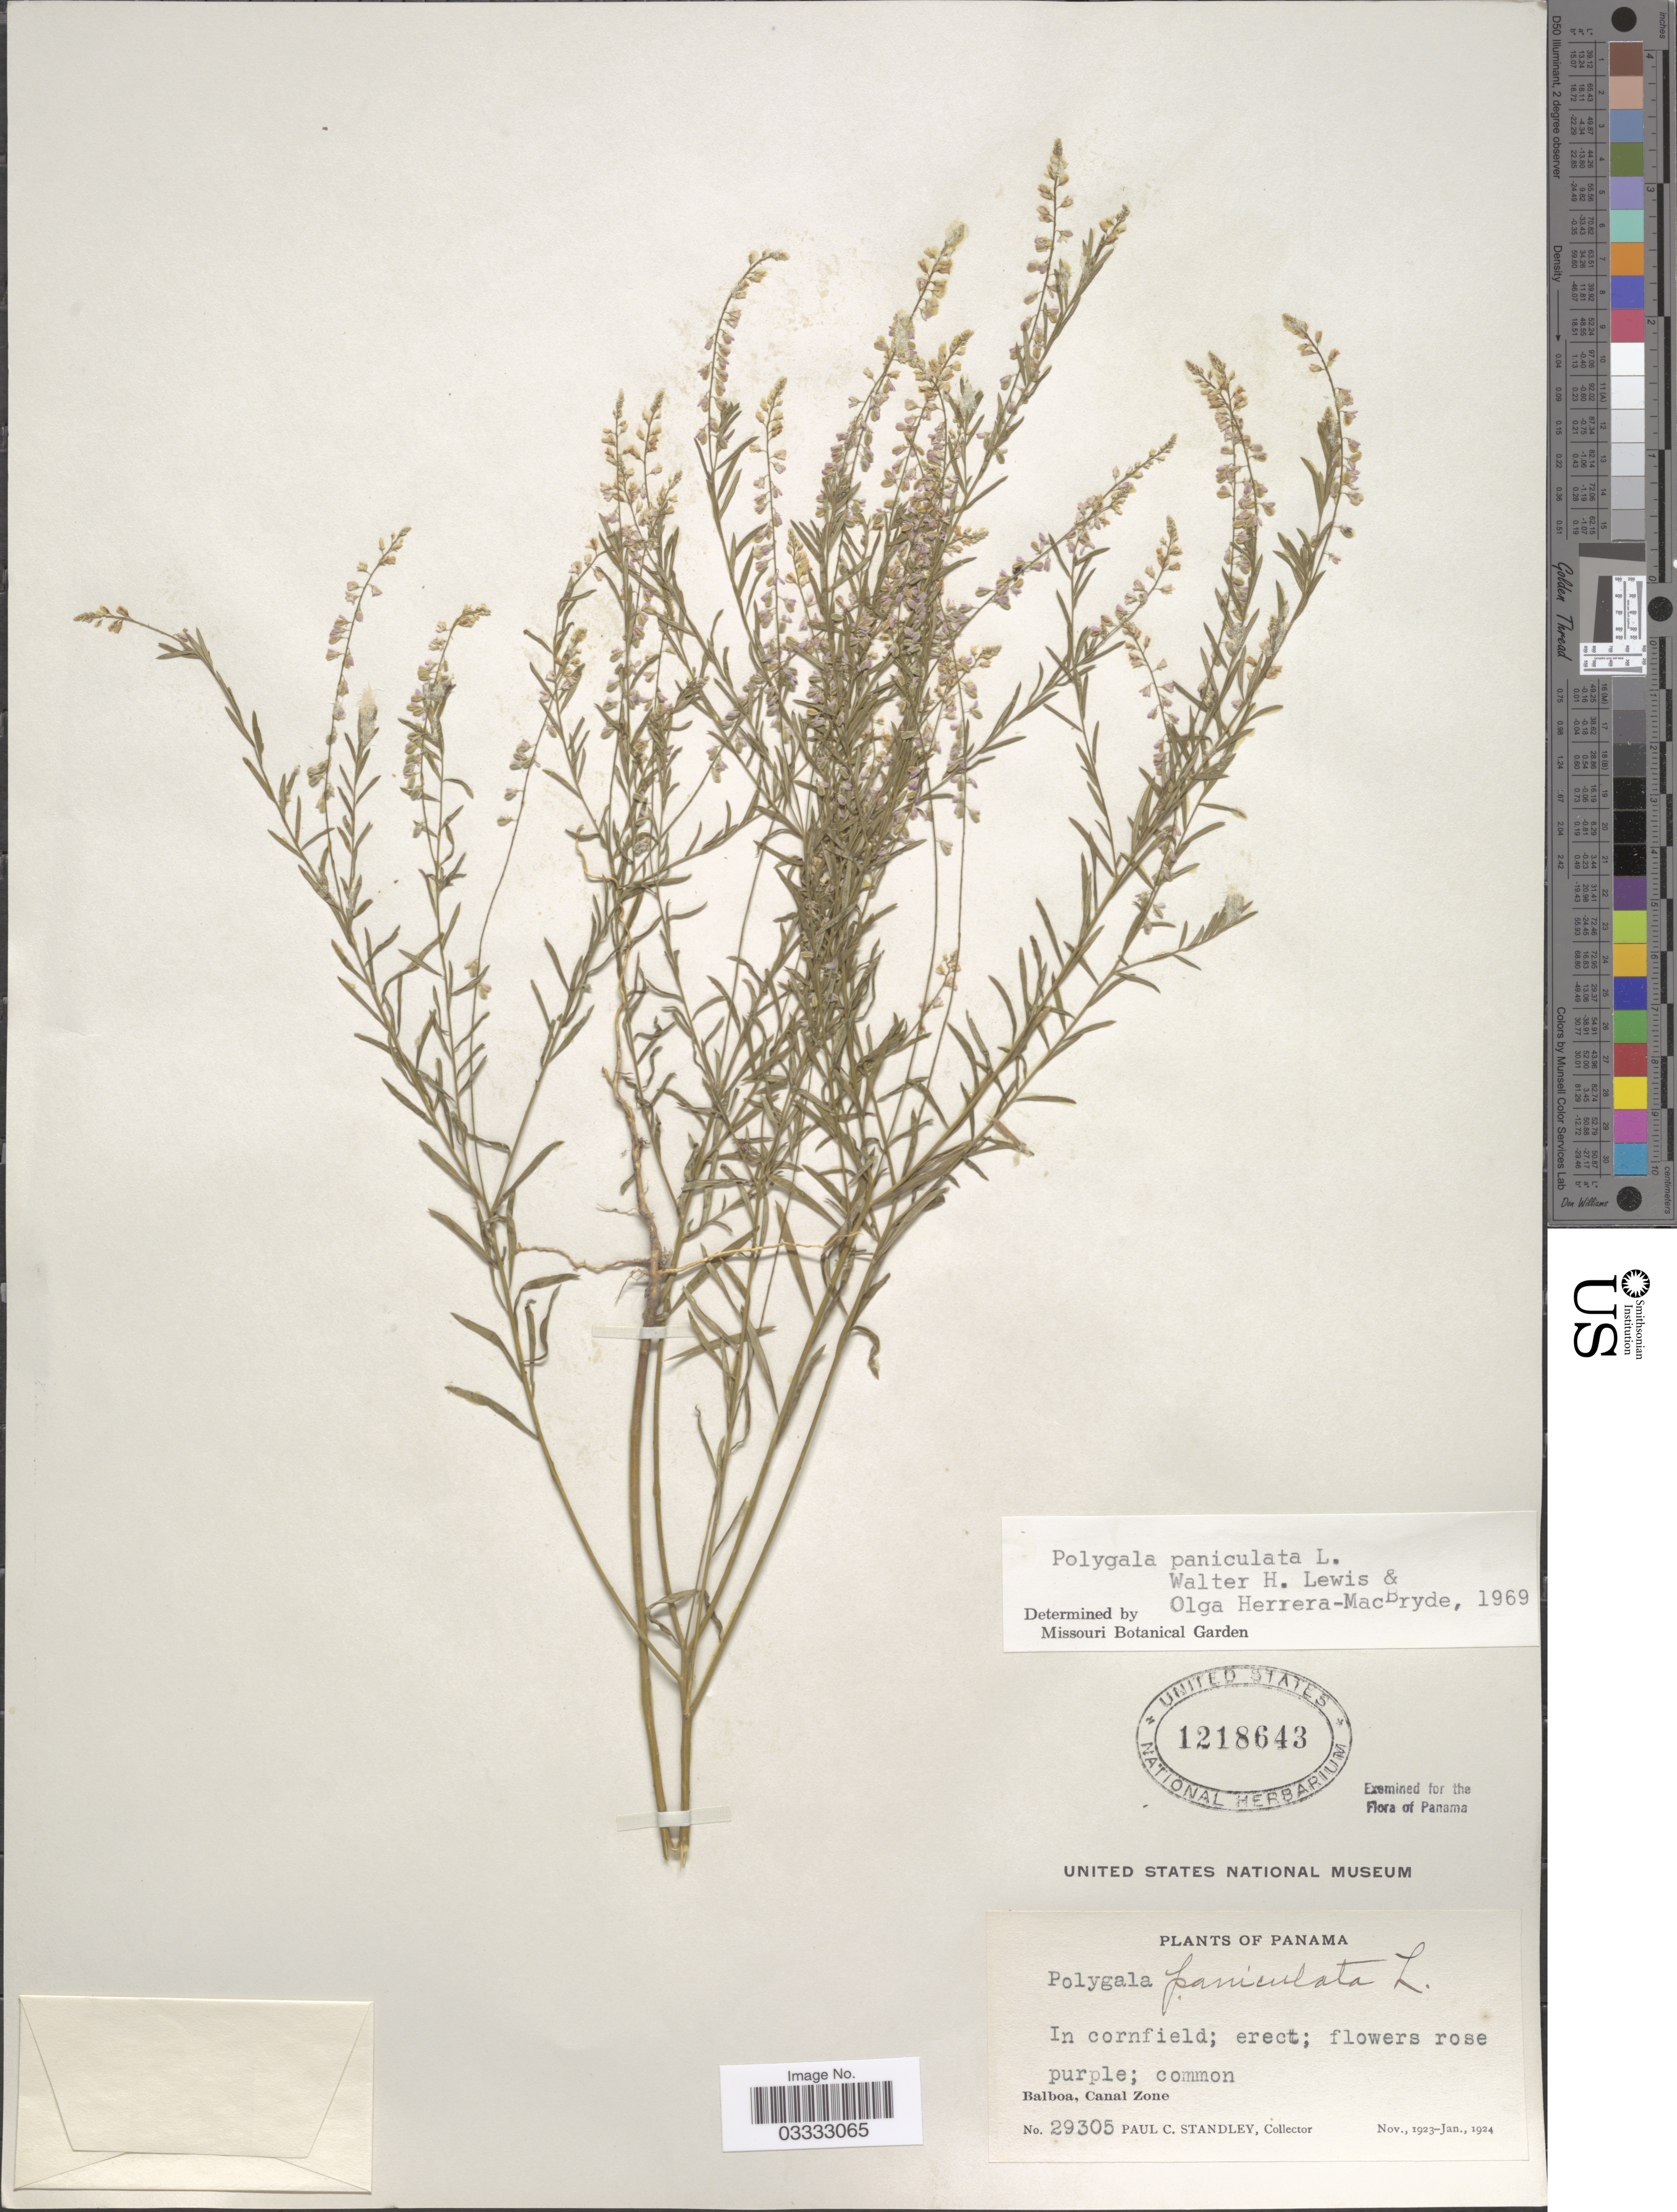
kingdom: Plantae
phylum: Tracheophyta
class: Magnoliopsida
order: Fabales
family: Polygalaceae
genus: Polygala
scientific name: Polygala paniculata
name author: L.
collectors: P. C. Standley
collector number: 29305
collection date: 1923-11/1924-01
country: Panama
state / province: Colón / Panamá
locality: Balboa, Canal Zone.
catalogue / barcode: US 1218643